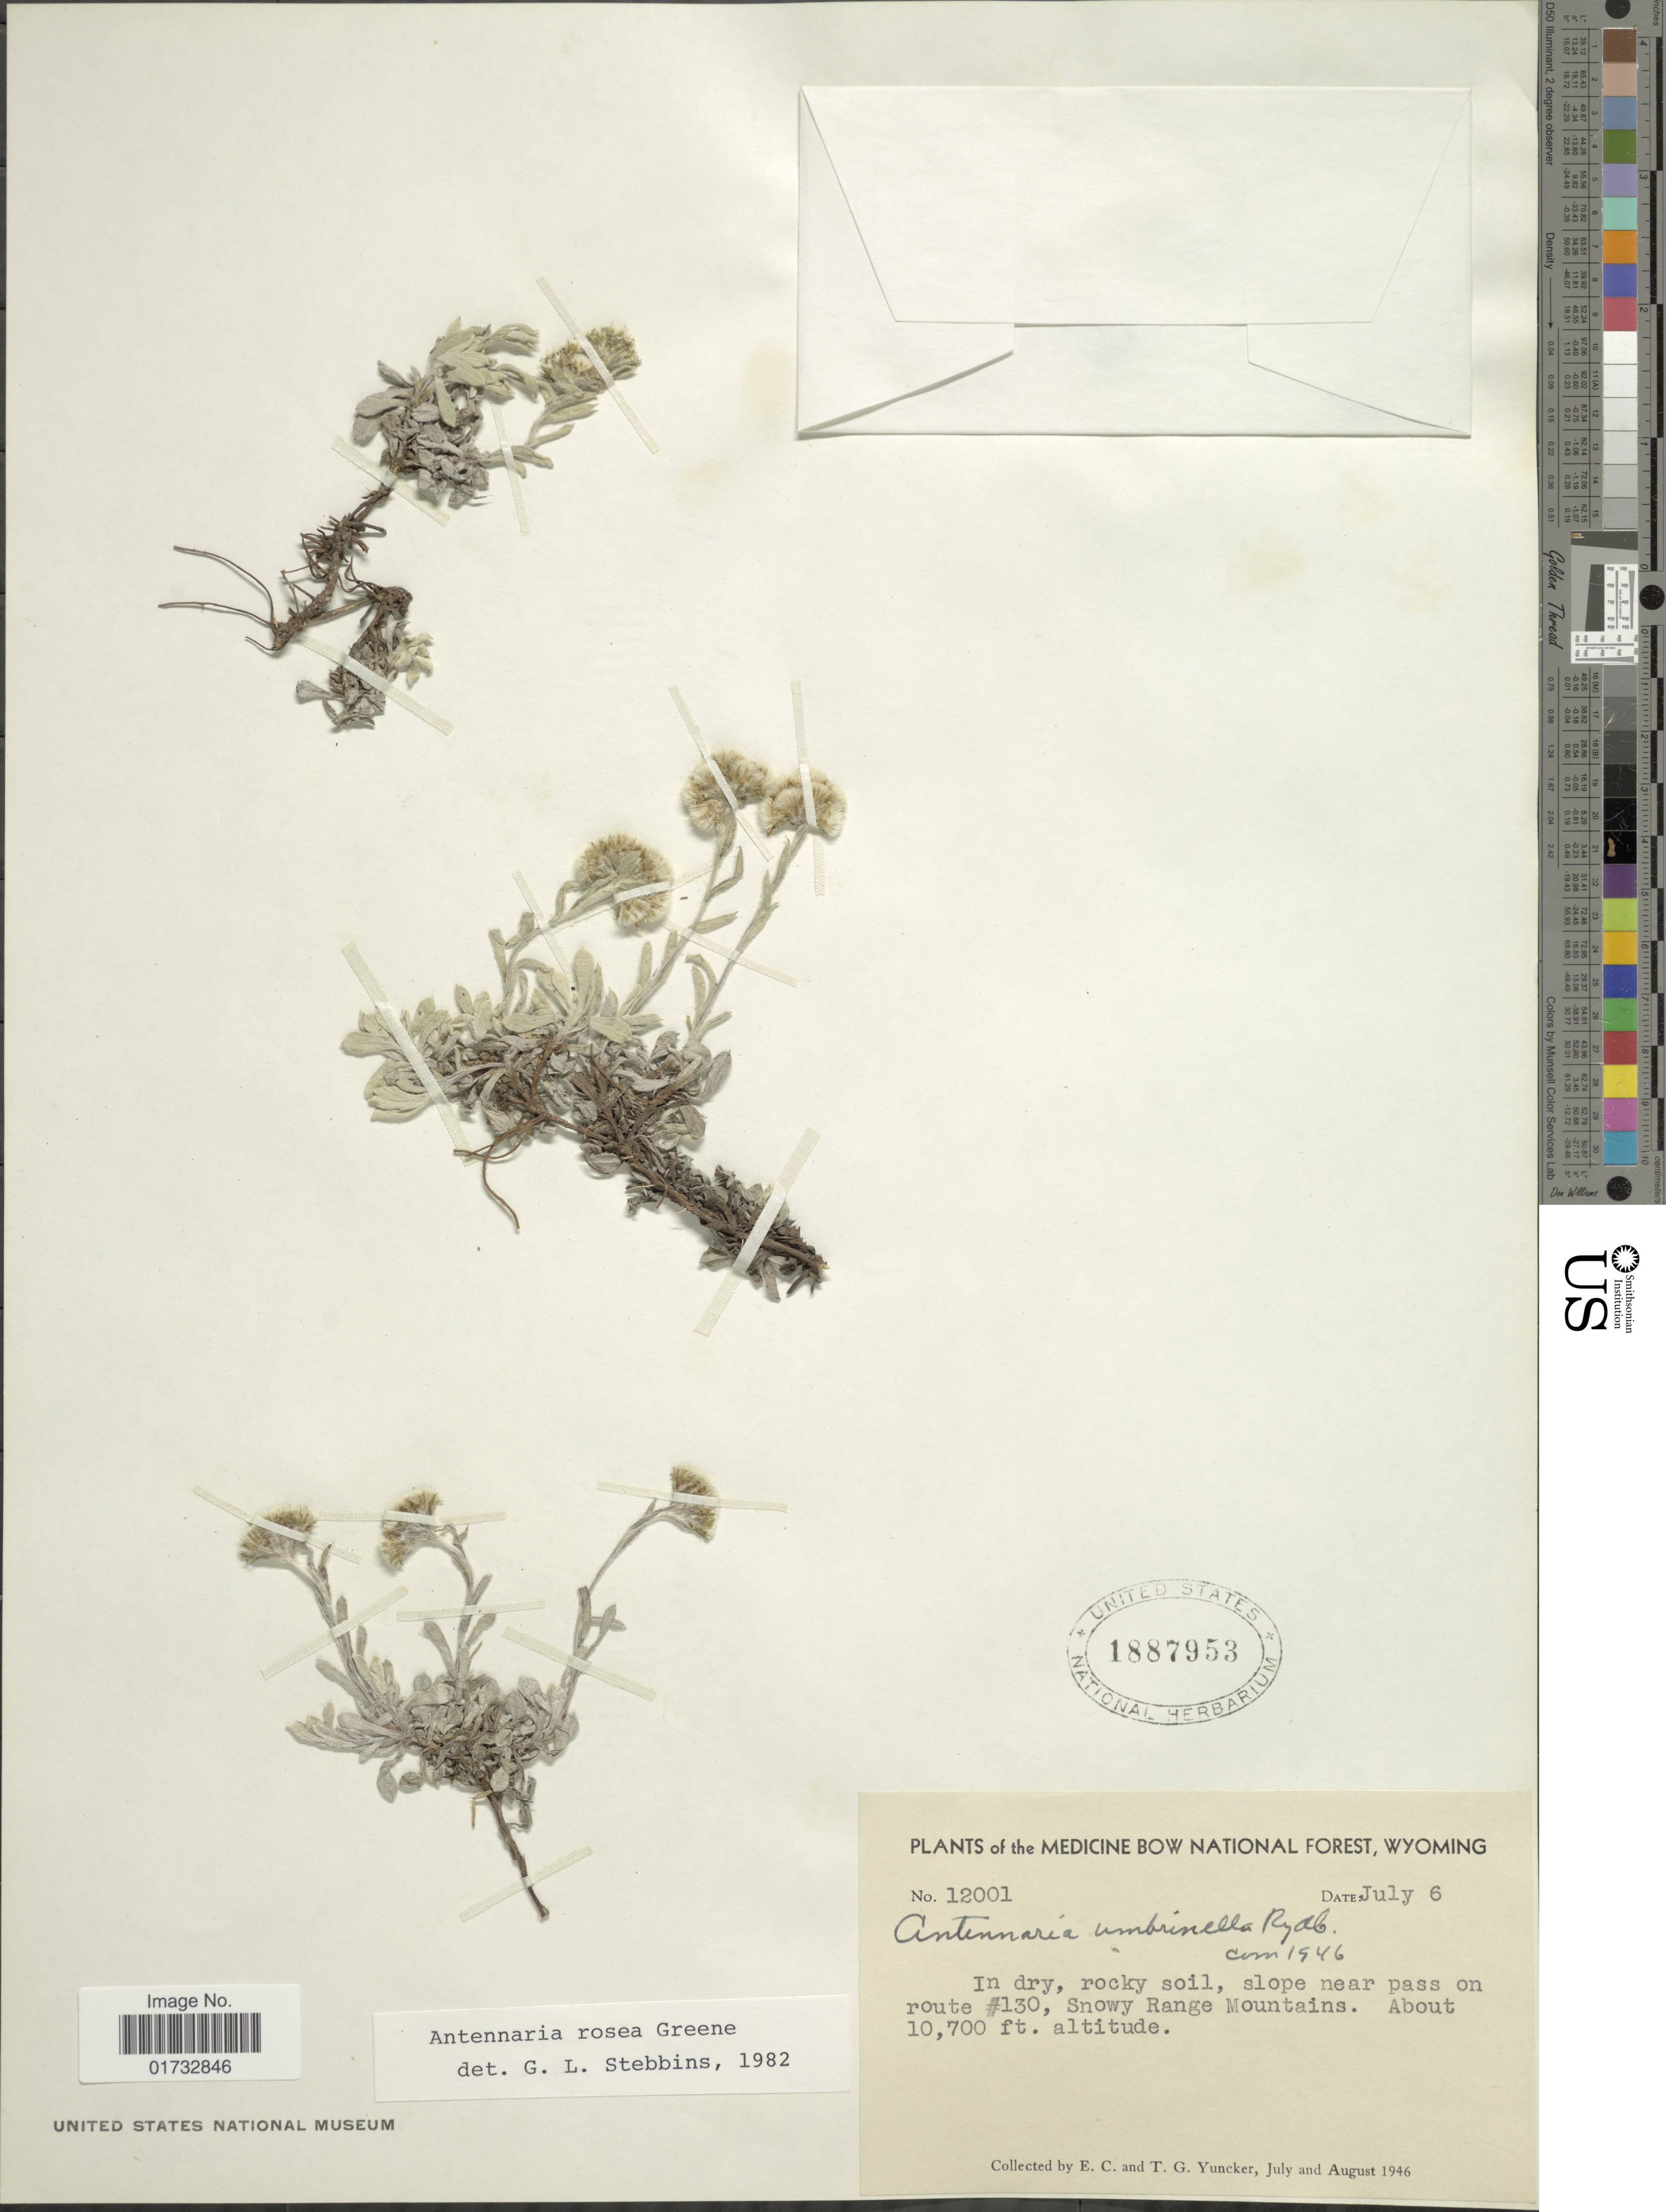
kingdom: Plantae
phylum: Tracheophyta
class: Magnoliopsida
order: Asterales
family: Asteraceae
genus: Antennaria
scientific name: Antennaria rosea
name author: Greene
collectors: E. C. Yuncker & T. G. Yuncker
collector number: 12001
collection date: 1946-07-06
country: United States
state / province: Wyoming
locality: Medicine Bow National Forest, in dry, rocky soil, slope near pass on route #130, Snowy Range Mountains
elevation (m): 3261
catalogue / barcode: US 1887953